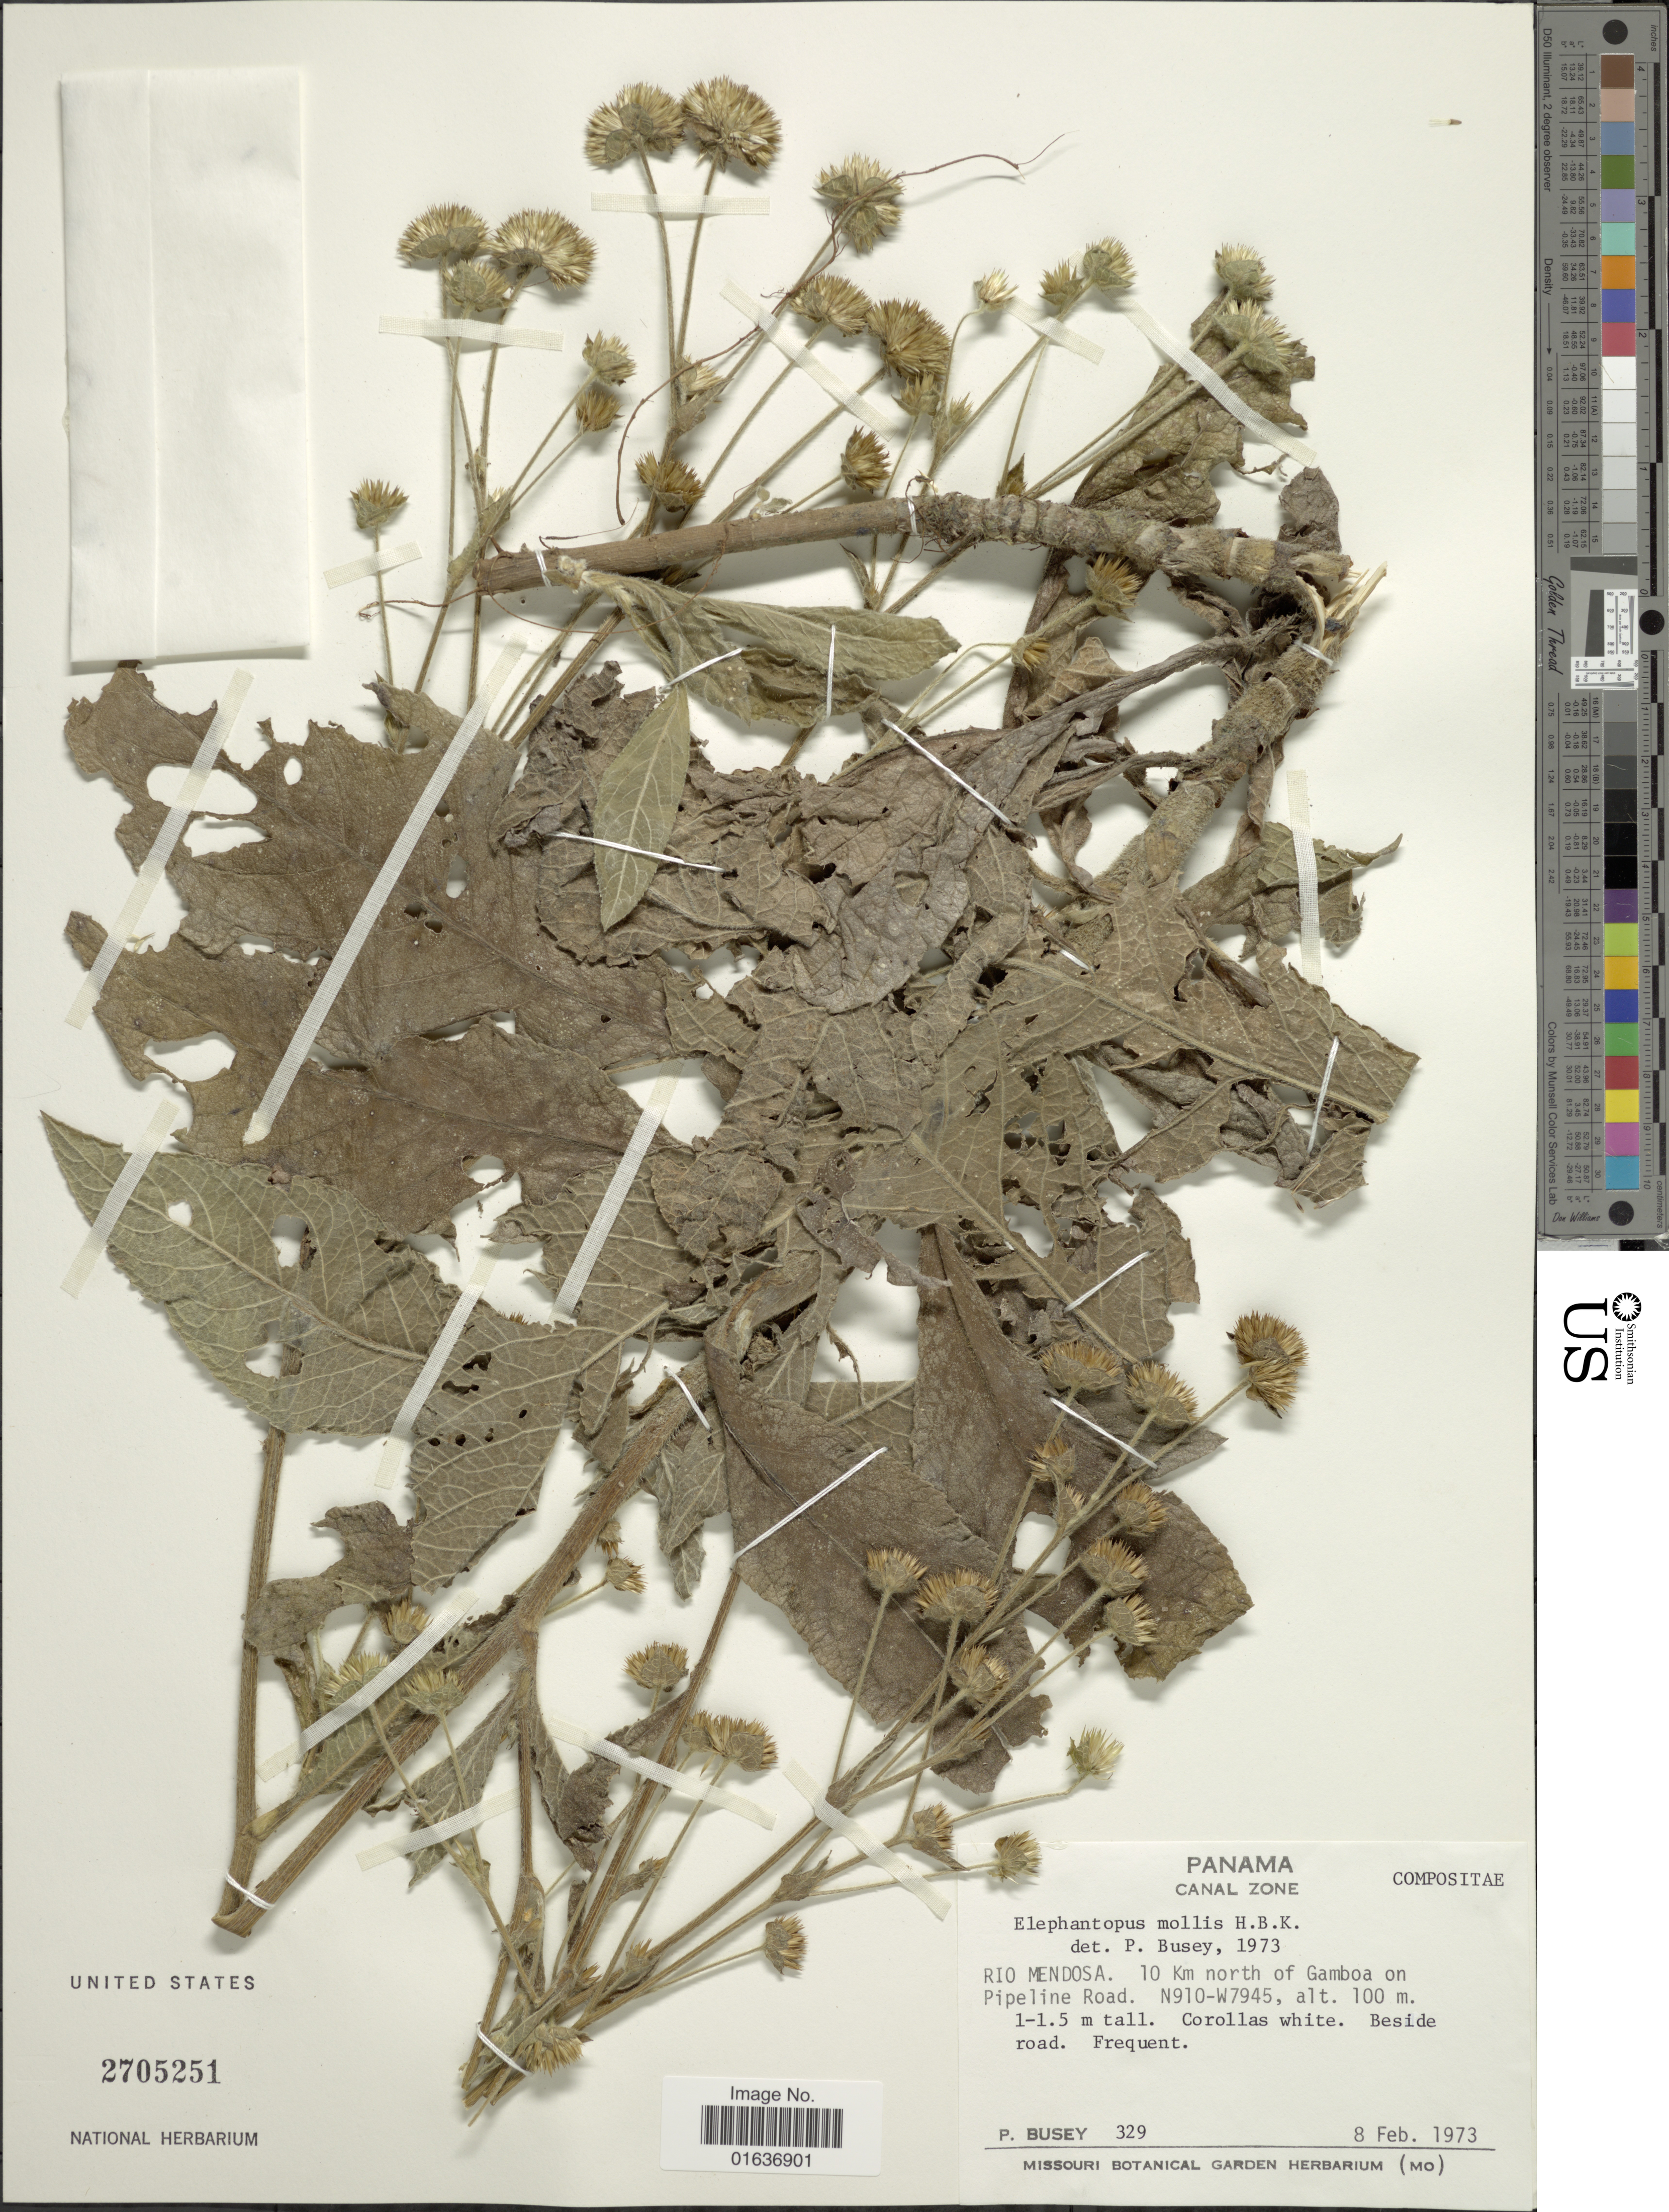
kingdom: Plantae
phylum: Tracheophyta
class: Magnoliopsida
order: Asterales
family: Asteraceae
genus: Elephantopus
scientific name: Elephantopus mollis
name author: Kunth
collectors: P. Busey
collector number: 329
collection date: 1973-02-08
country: Panama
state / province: Colón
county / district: Canal Zone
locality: Rio Mendosa, 10 km north of Gamboa on Pipeline Road, N910-W7945, beside road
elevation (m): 100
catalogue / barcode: US 2705251